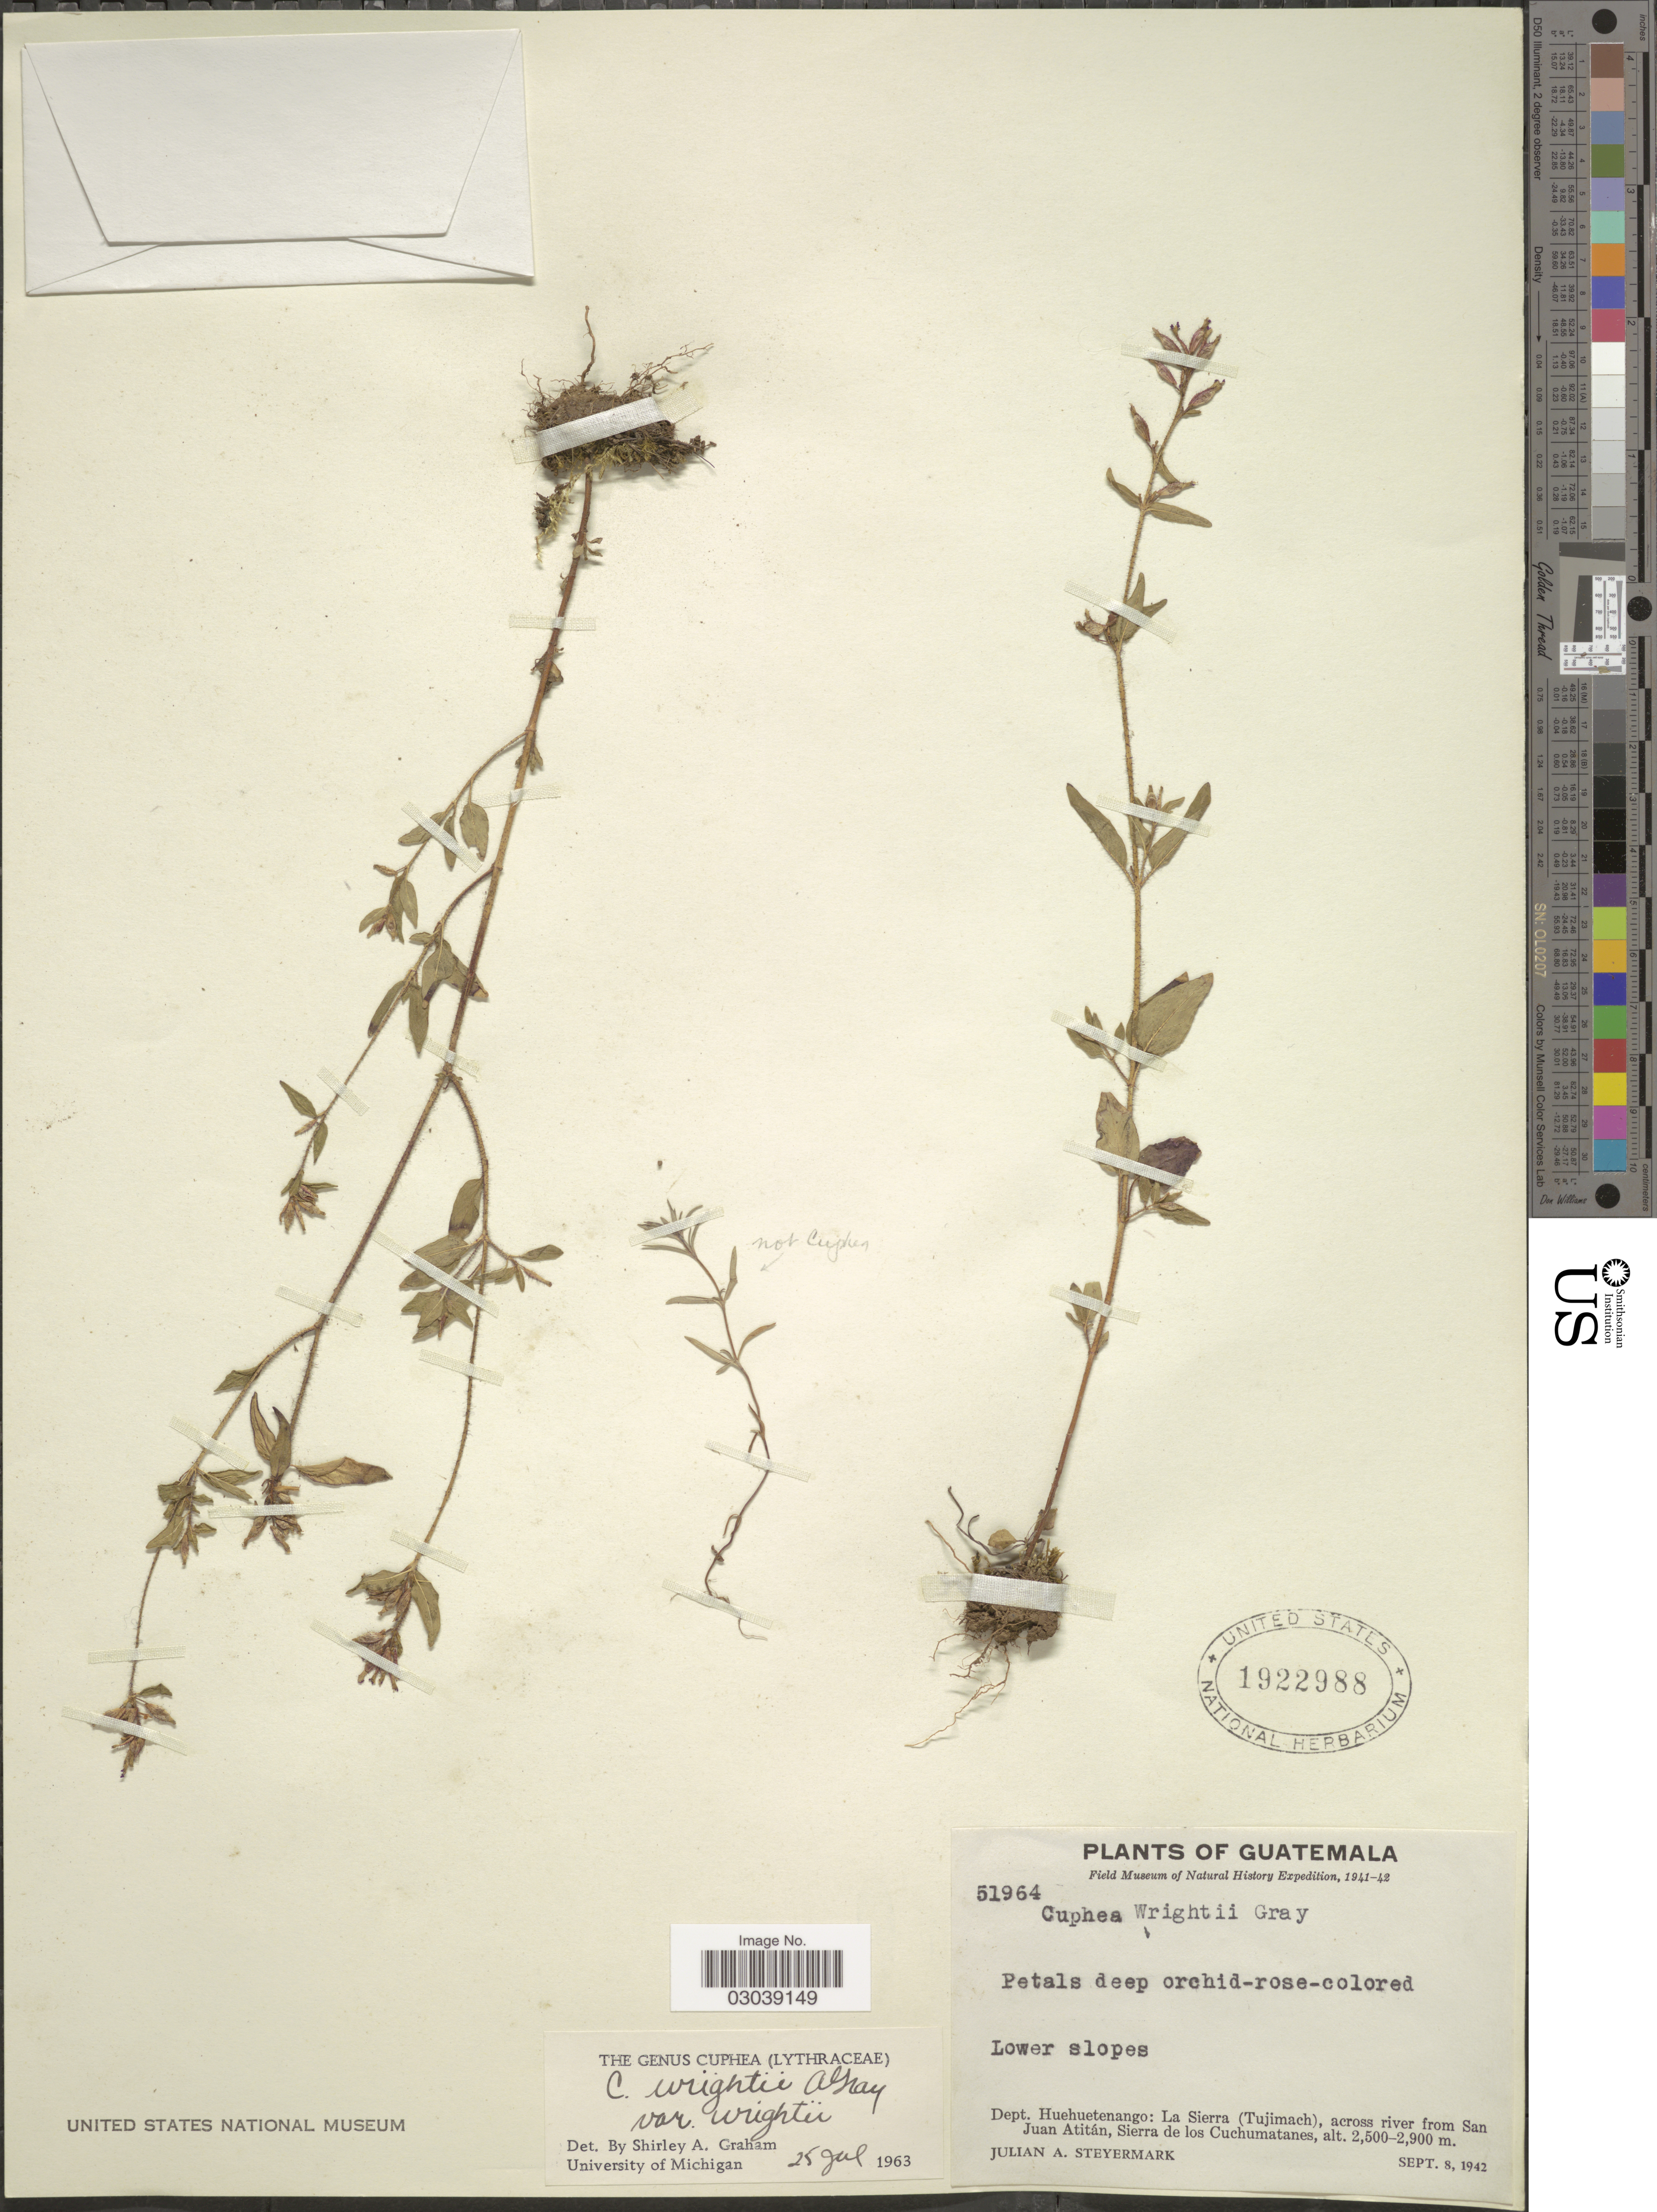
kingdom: Plantae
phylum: Tracheophyta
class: Magnoliopsida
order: Myrtales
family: Lythraceae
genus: Cuphea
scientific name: Cuphea wrightii var. wrightii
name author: A. Gray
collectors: J. Steyermark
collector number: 51964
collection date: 1942-09-08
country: Guatemala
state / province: Huehuetenango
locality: Lower slopes. Dept. Huehuetenango: La Sierra (Tujimach), across river from San Juan Atitán, Sierra de los Cuchumatanes.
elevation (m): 2500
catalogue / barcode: US 1922988